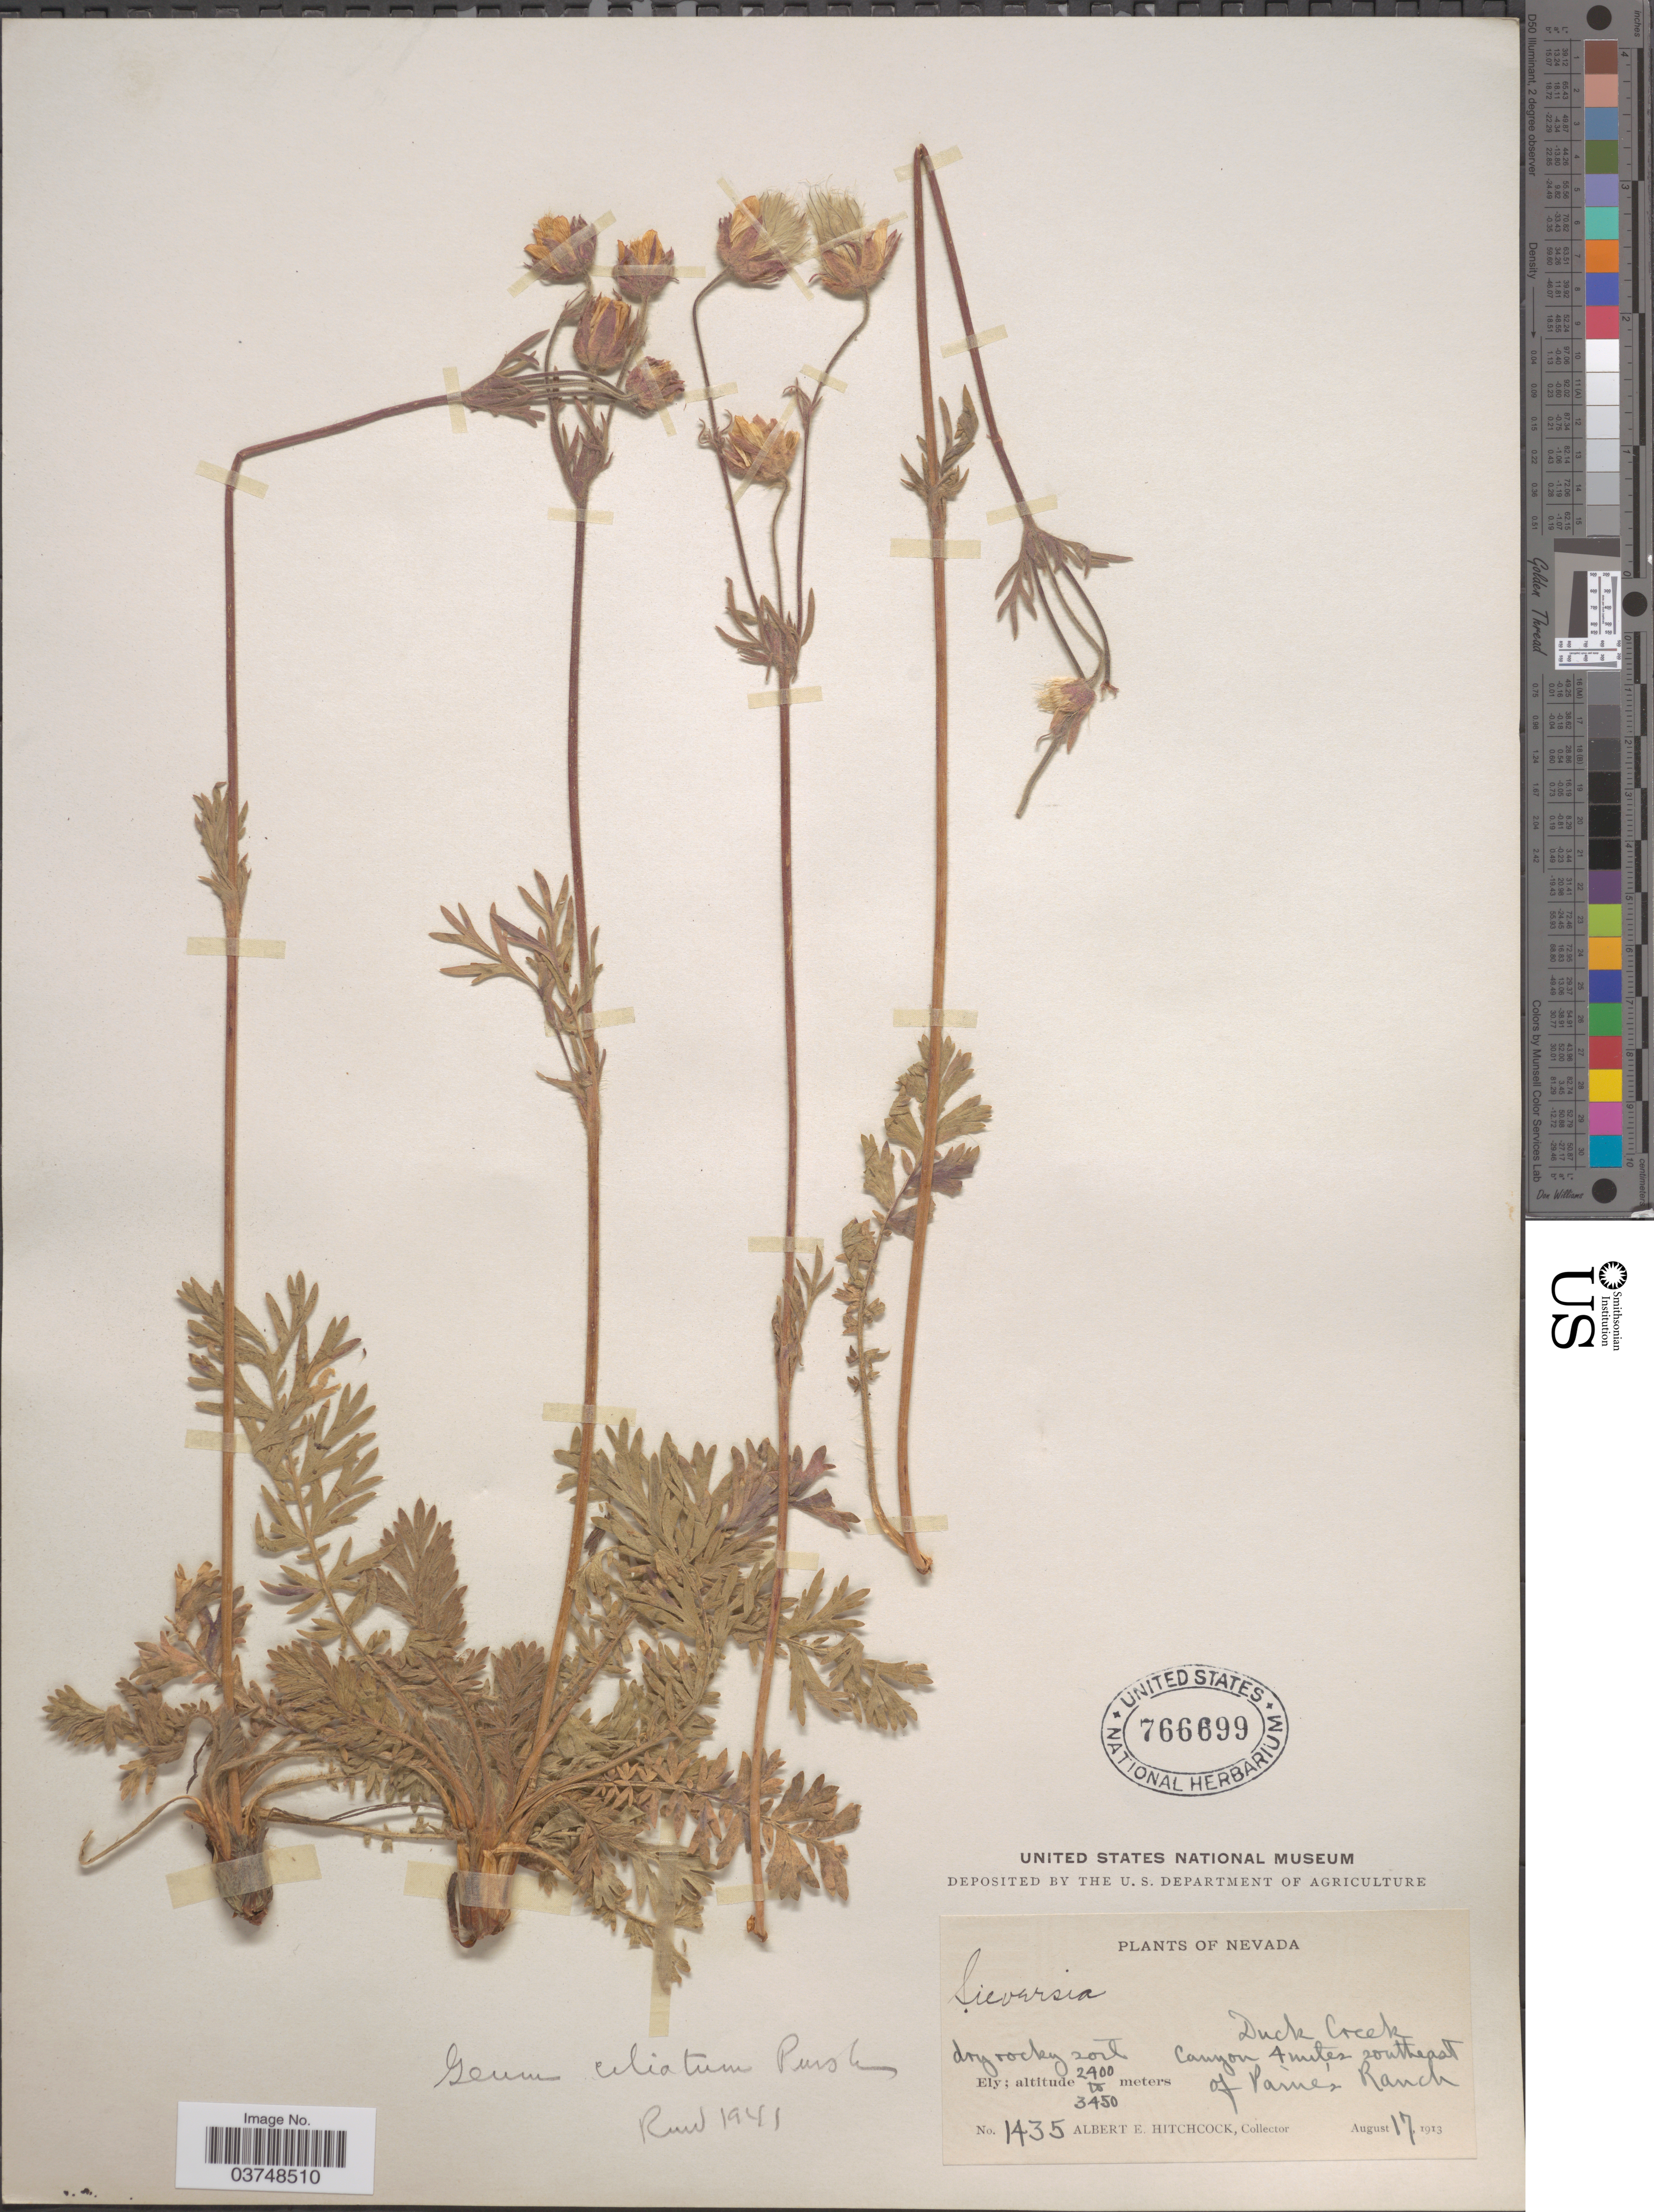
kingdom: Plantae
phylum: Tracheophyta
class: Magnoliopsida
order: Rosales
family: Rosaceae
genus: Geum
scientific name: Geum triflorum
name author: Pursh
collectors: A. Hitchcock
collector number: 1435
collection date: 1913-08-17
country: United States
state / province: Nevada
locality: Duck Creek, Canyon 4 miles southeast of Paine's Ranch.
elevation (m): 2400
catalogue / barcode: US 766699